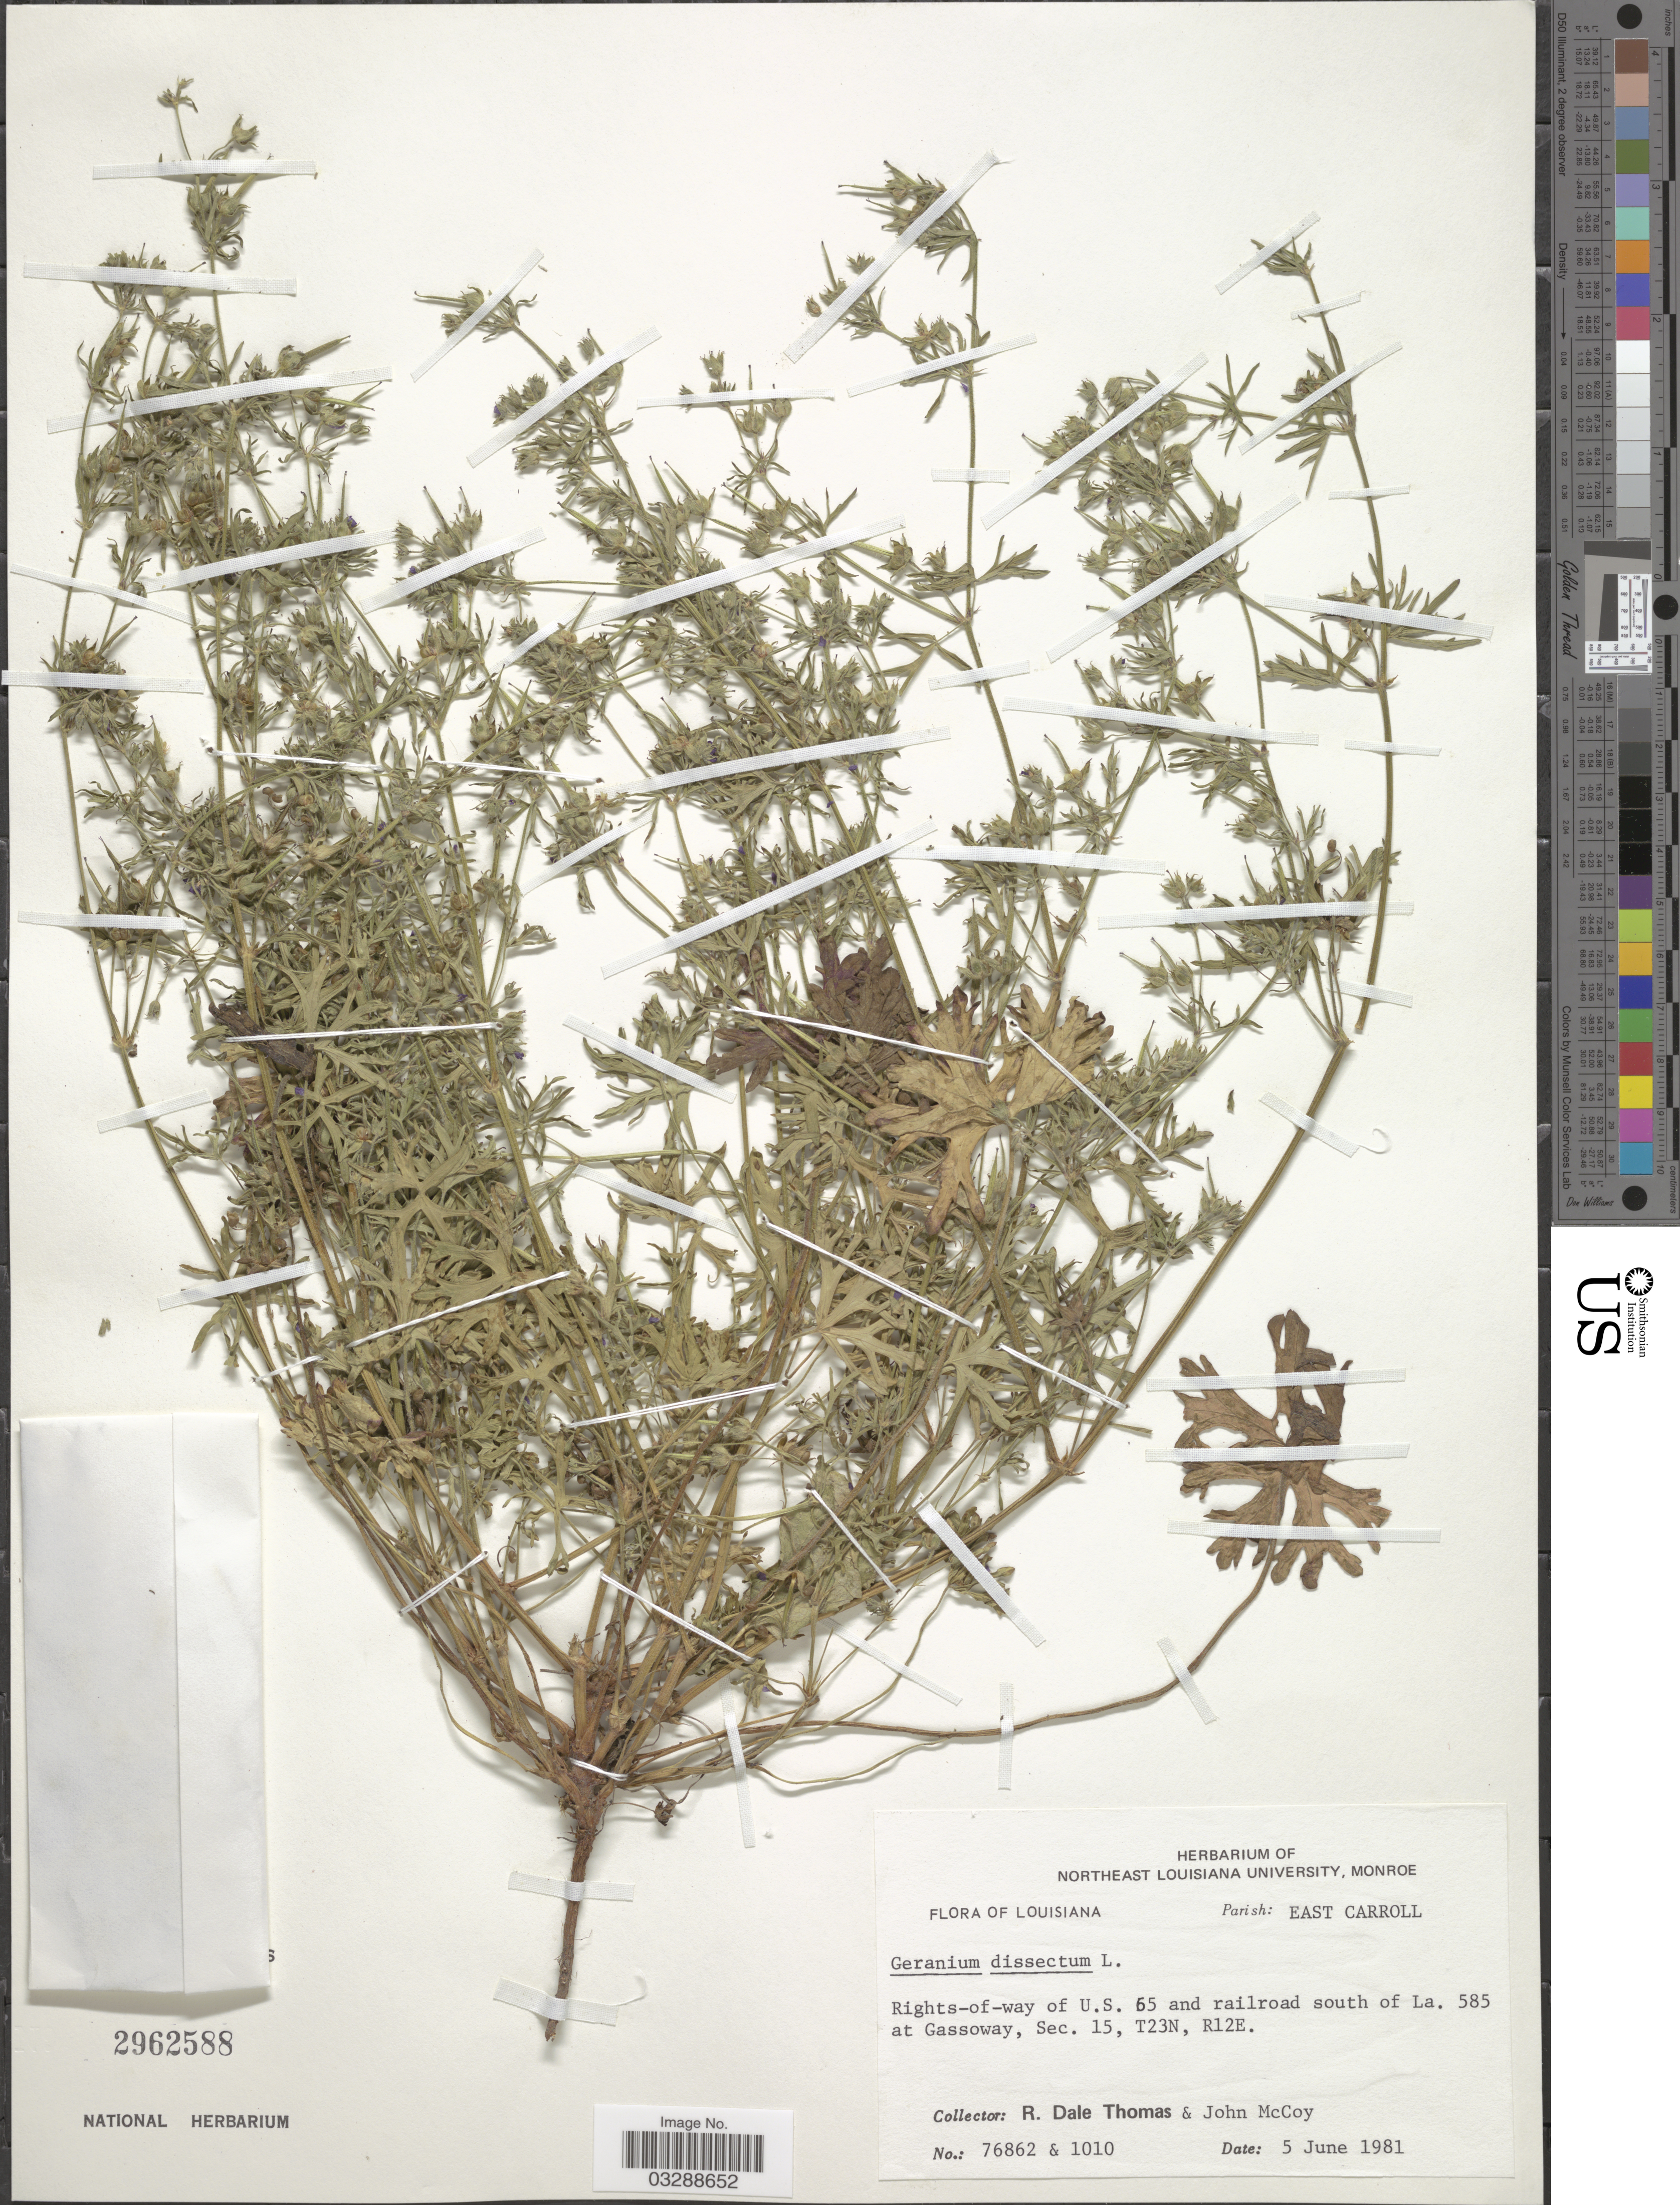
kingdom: Plantae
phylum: Tracheophyta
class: Magnoliopsida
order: Geraniales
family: Geraniaceae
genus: Geranium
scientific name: Geranium dissectum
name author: L.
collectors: R. Thomas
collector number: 76862/1010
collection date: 1981-06-05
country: United States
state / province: Louisiana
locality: Parish: East Carroll, Rights-of-way of U.S. 65 and railroad south of La. 585 at Gassoway, Sec. 15, T23N, R12E.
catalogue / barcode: US 2962588